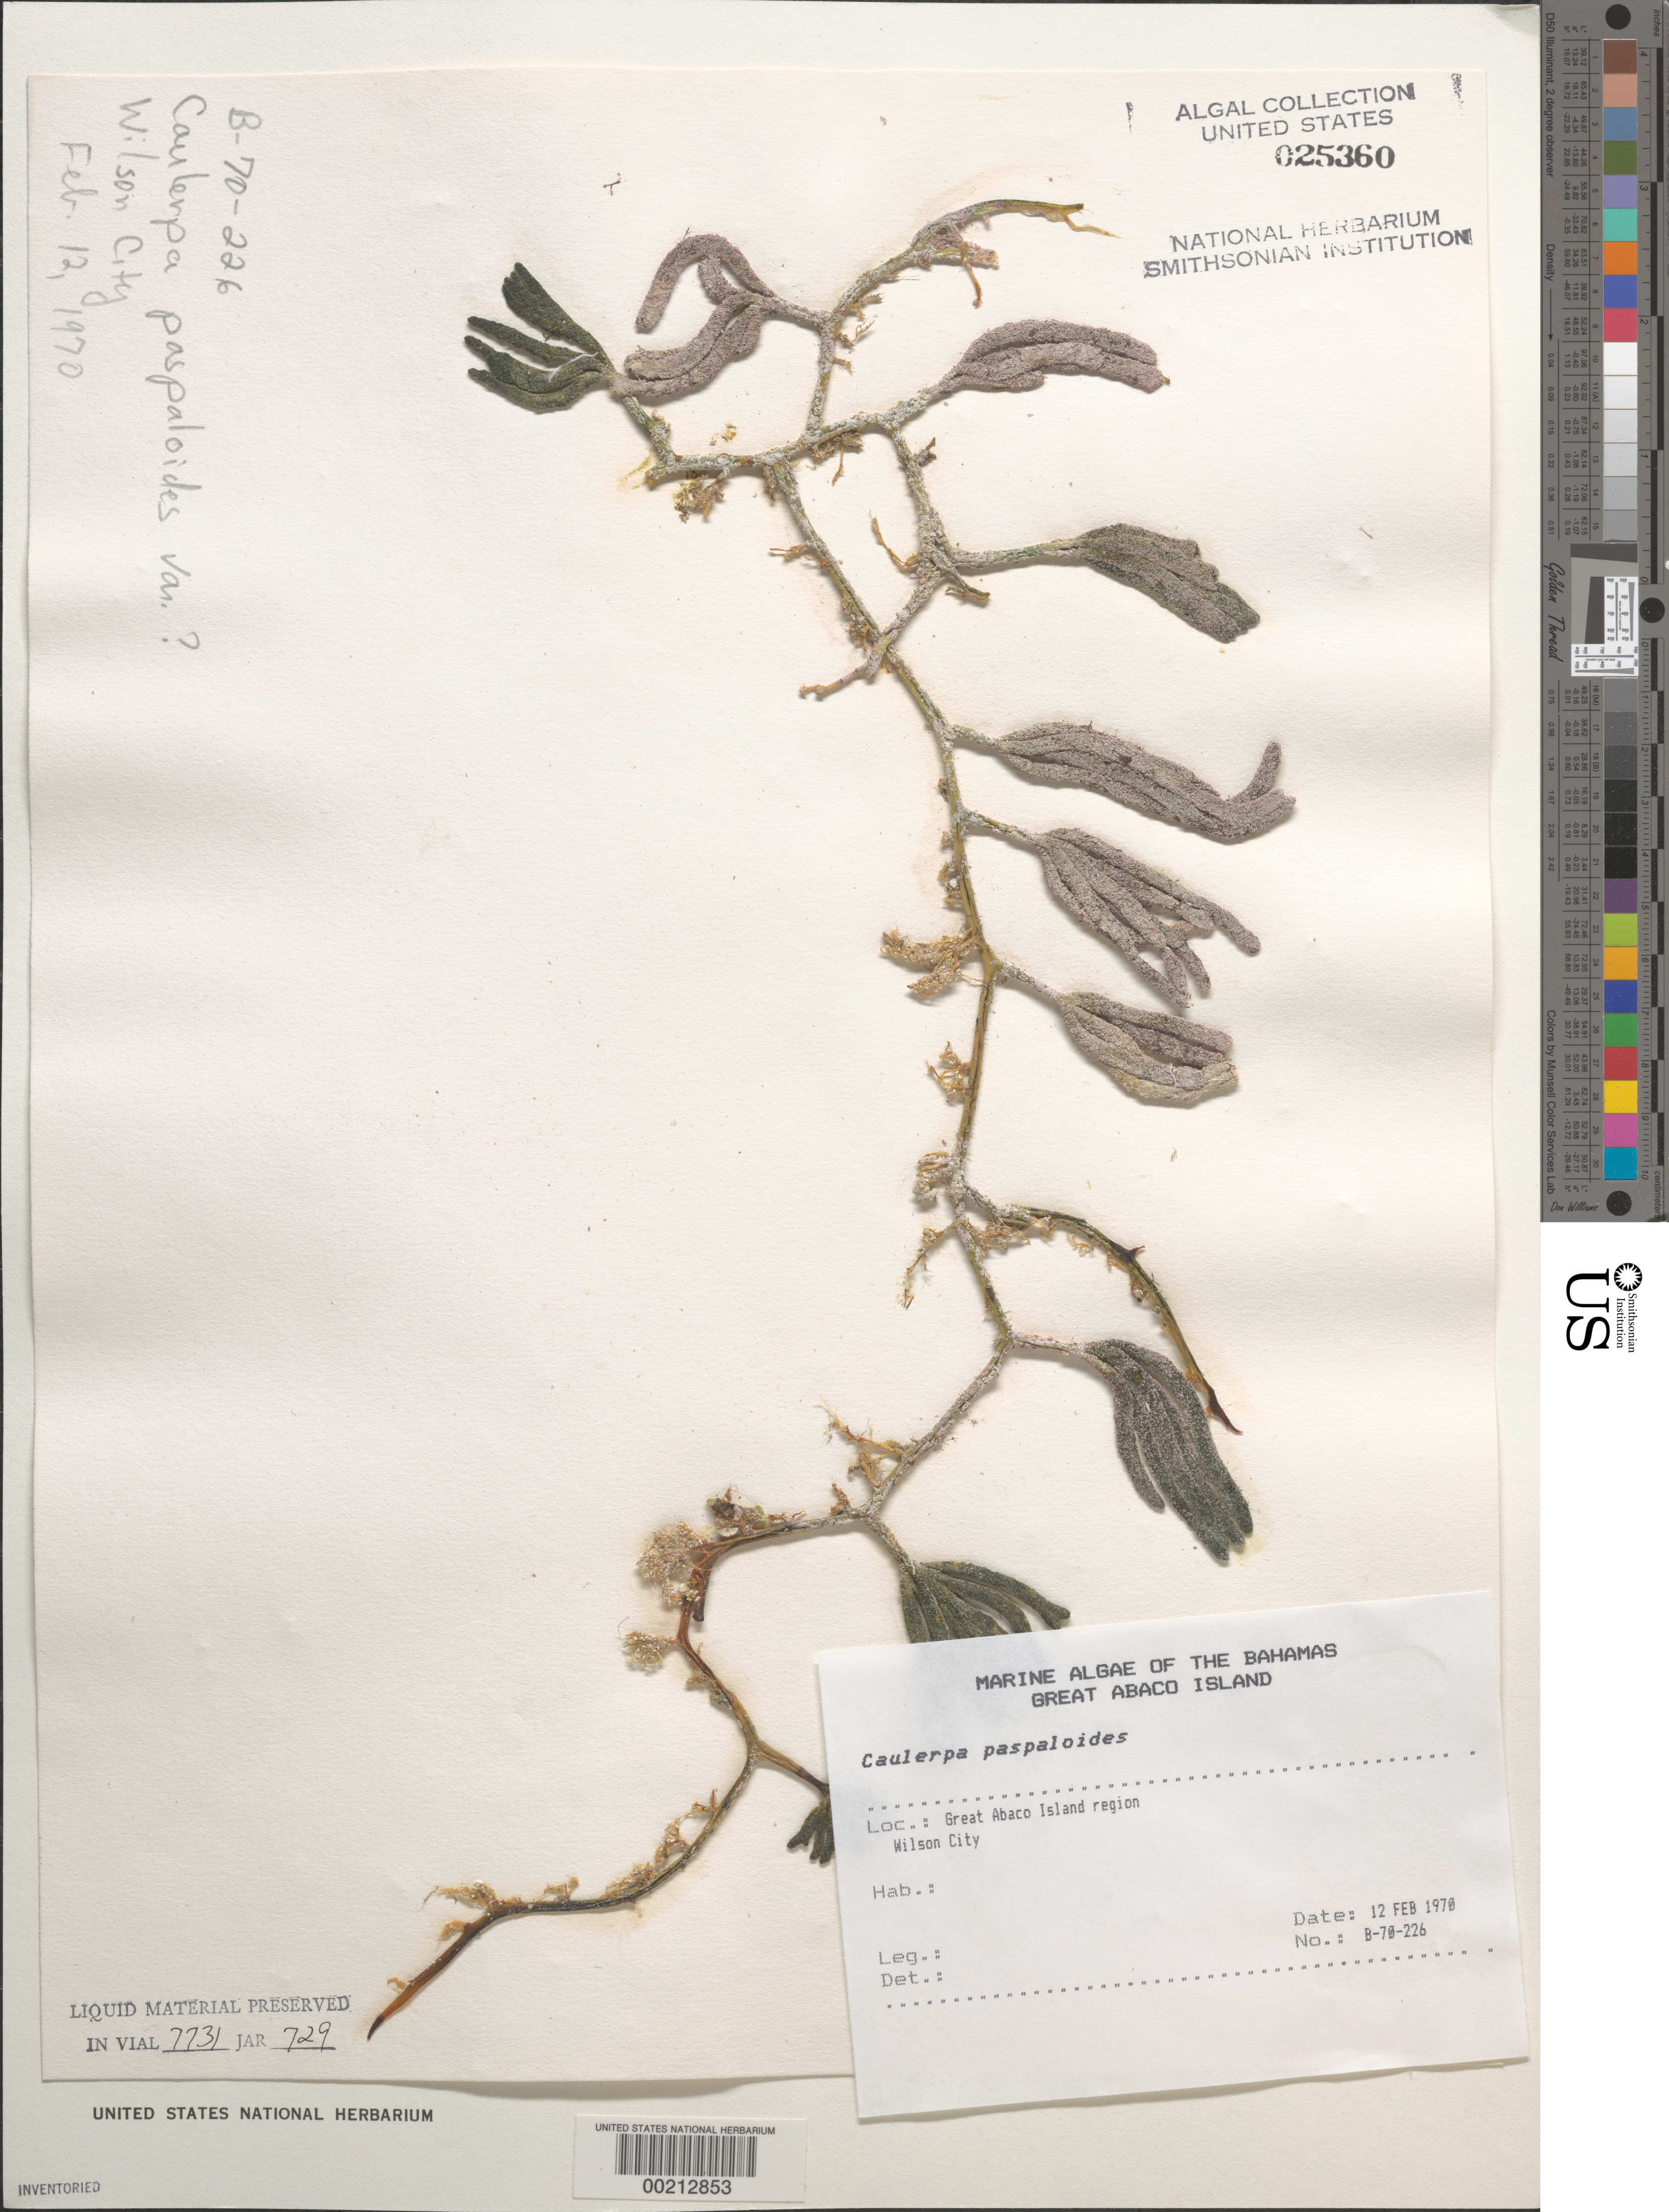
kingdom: Plantae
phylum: Chlorophyta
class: Ulvophyceae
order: Bryopsidales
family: Caulerpaceae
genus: Caulerpa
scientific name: Caulerpa paspaloides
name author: (Bory) Grev.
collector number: B-70-226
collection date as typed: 12 Feb 1970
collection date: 1970-02-12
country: Bahamas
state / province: Abaco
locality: Wilson city, great abaco island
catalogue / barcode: US 25360